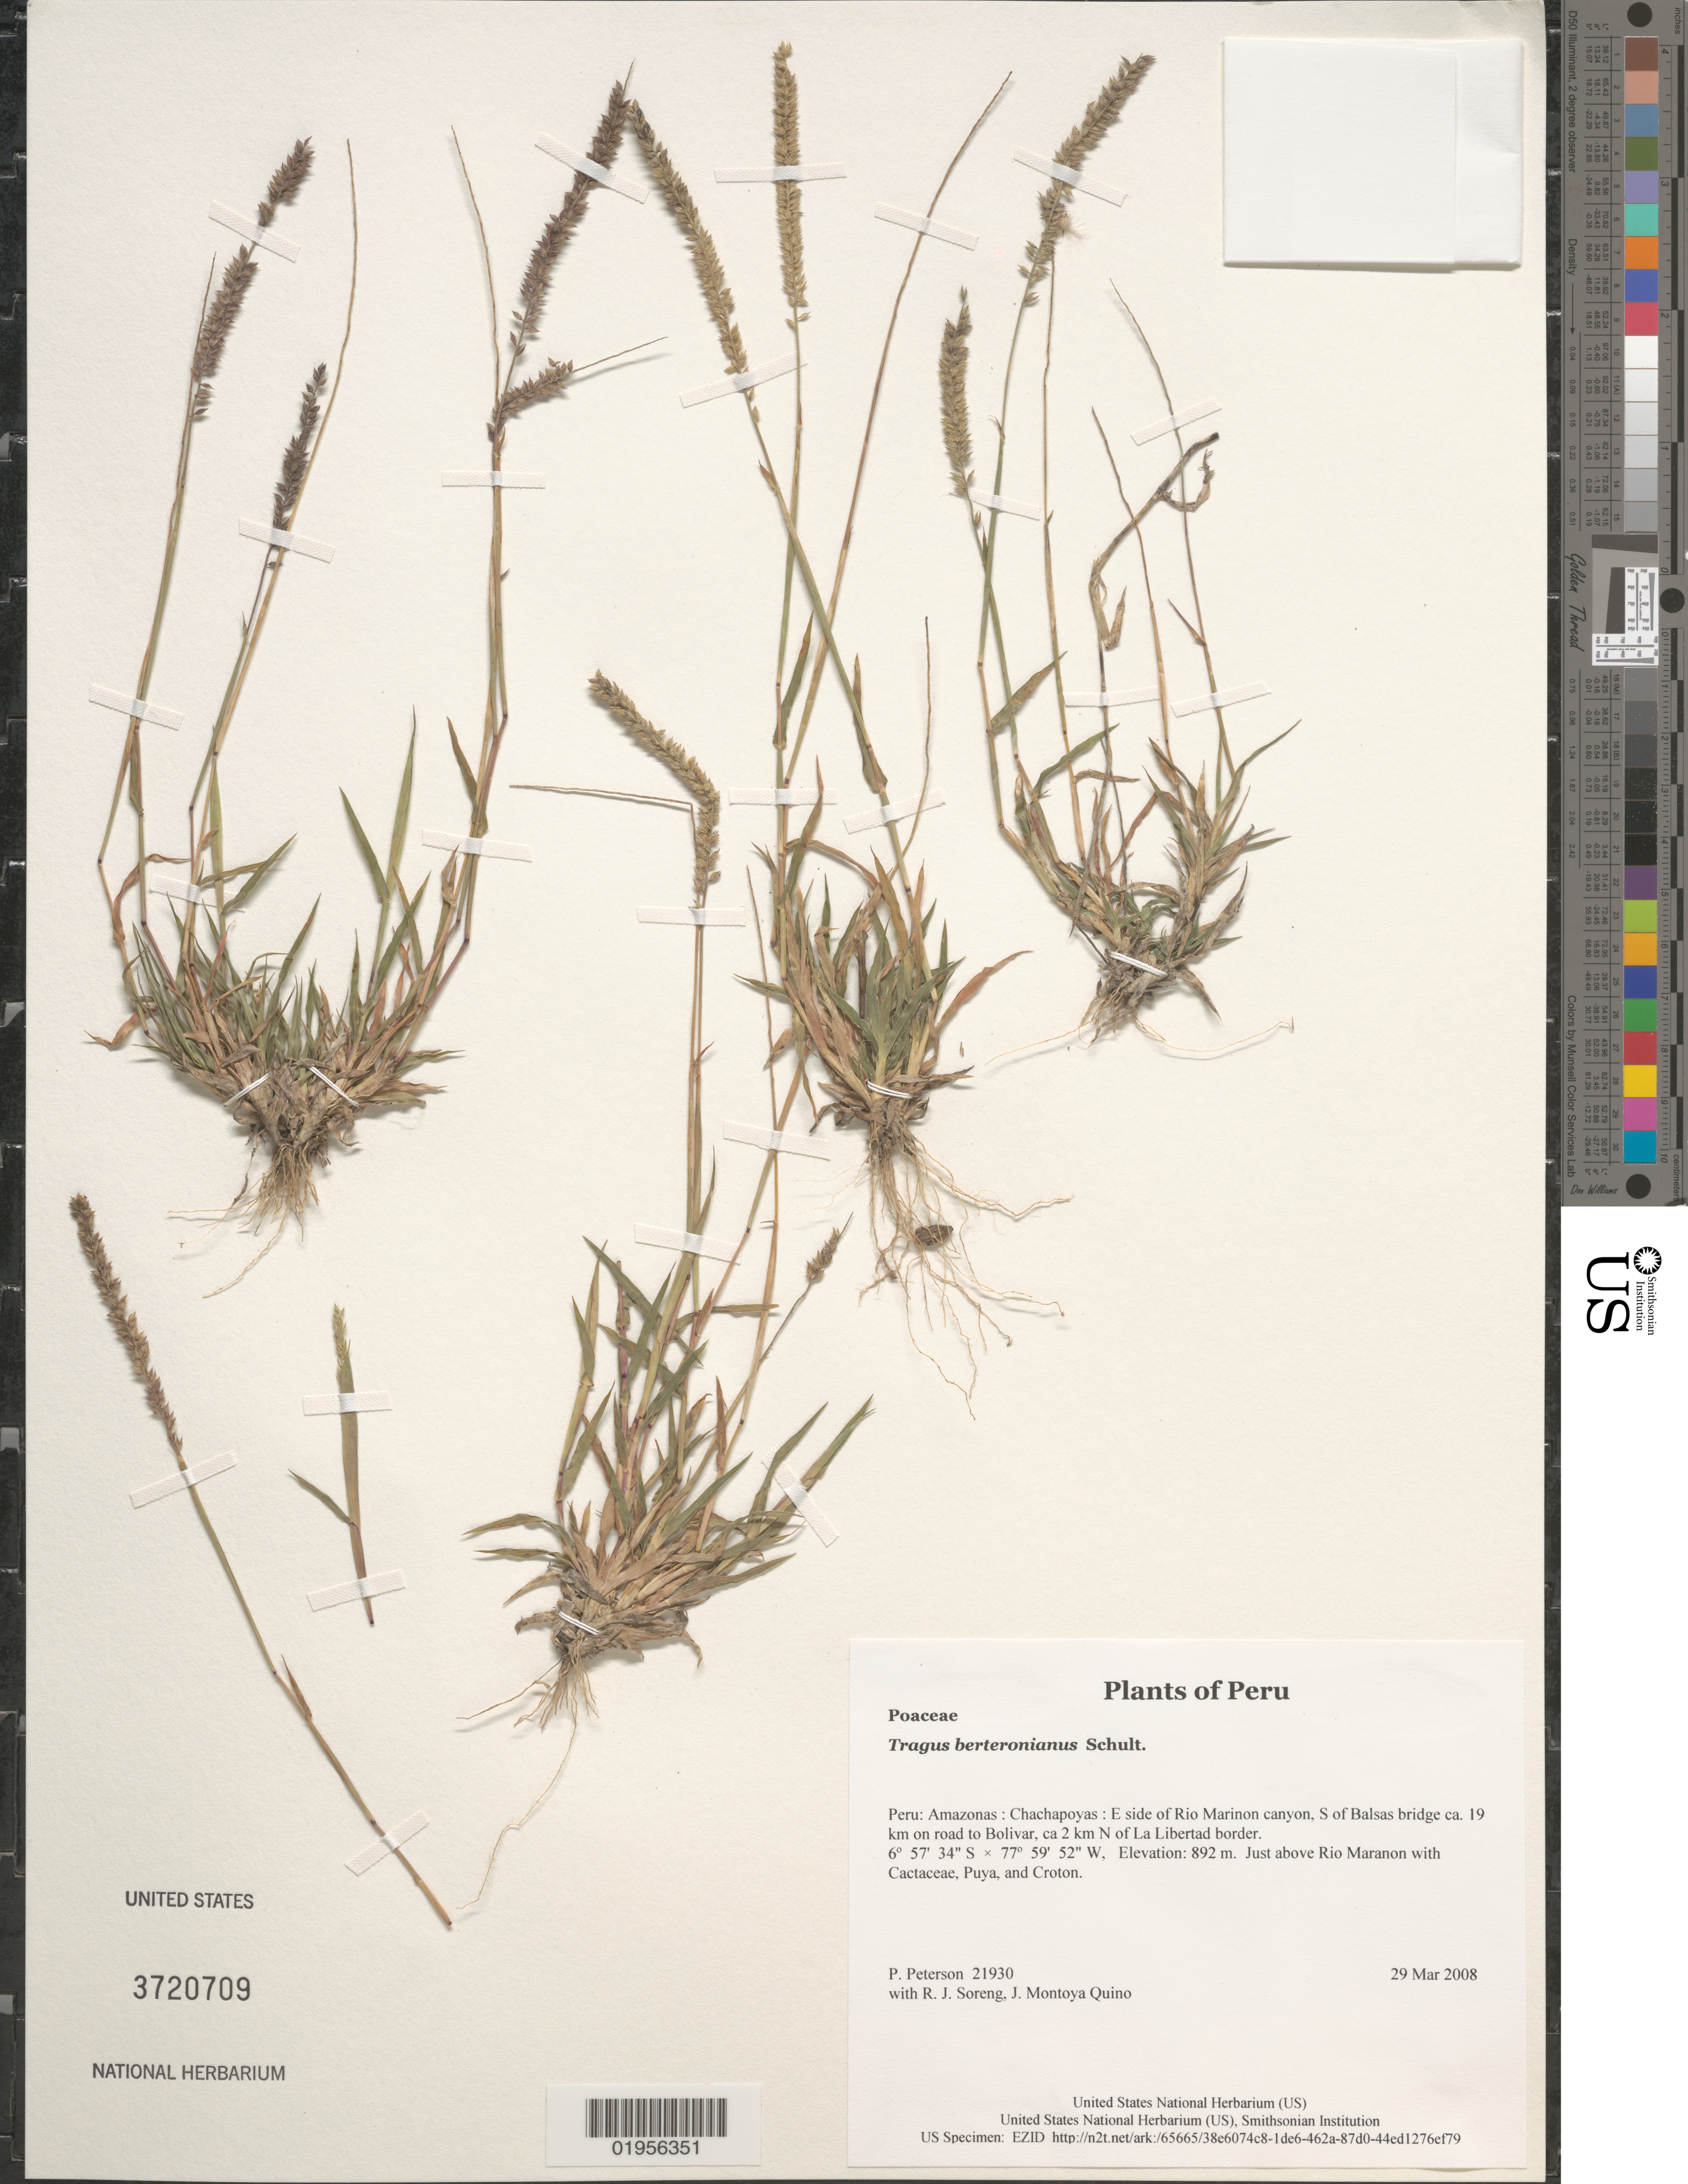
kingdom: Plantae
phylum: Tracheophyta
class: Liliopsida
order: Poales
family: Poaceae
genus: Tragus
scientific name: Tragus berteronianus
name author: Schult.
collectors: P. M. Peterson, R. J. Soreng & J. Montoya Quino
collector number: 21930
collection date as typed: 29 Mar 2008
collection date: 2008-03-29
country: Peru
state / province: Amazonas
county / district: Chachapoyas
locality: E side of Rio Marinon canyon, S of Balsas bridge ca. 19 km on road to Bolivar, ca 2 km N of La Libertad border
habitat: Just above Rio Maranon with Cactaceae, Puya, and Croton.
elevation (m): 892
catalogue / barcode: US 3720709